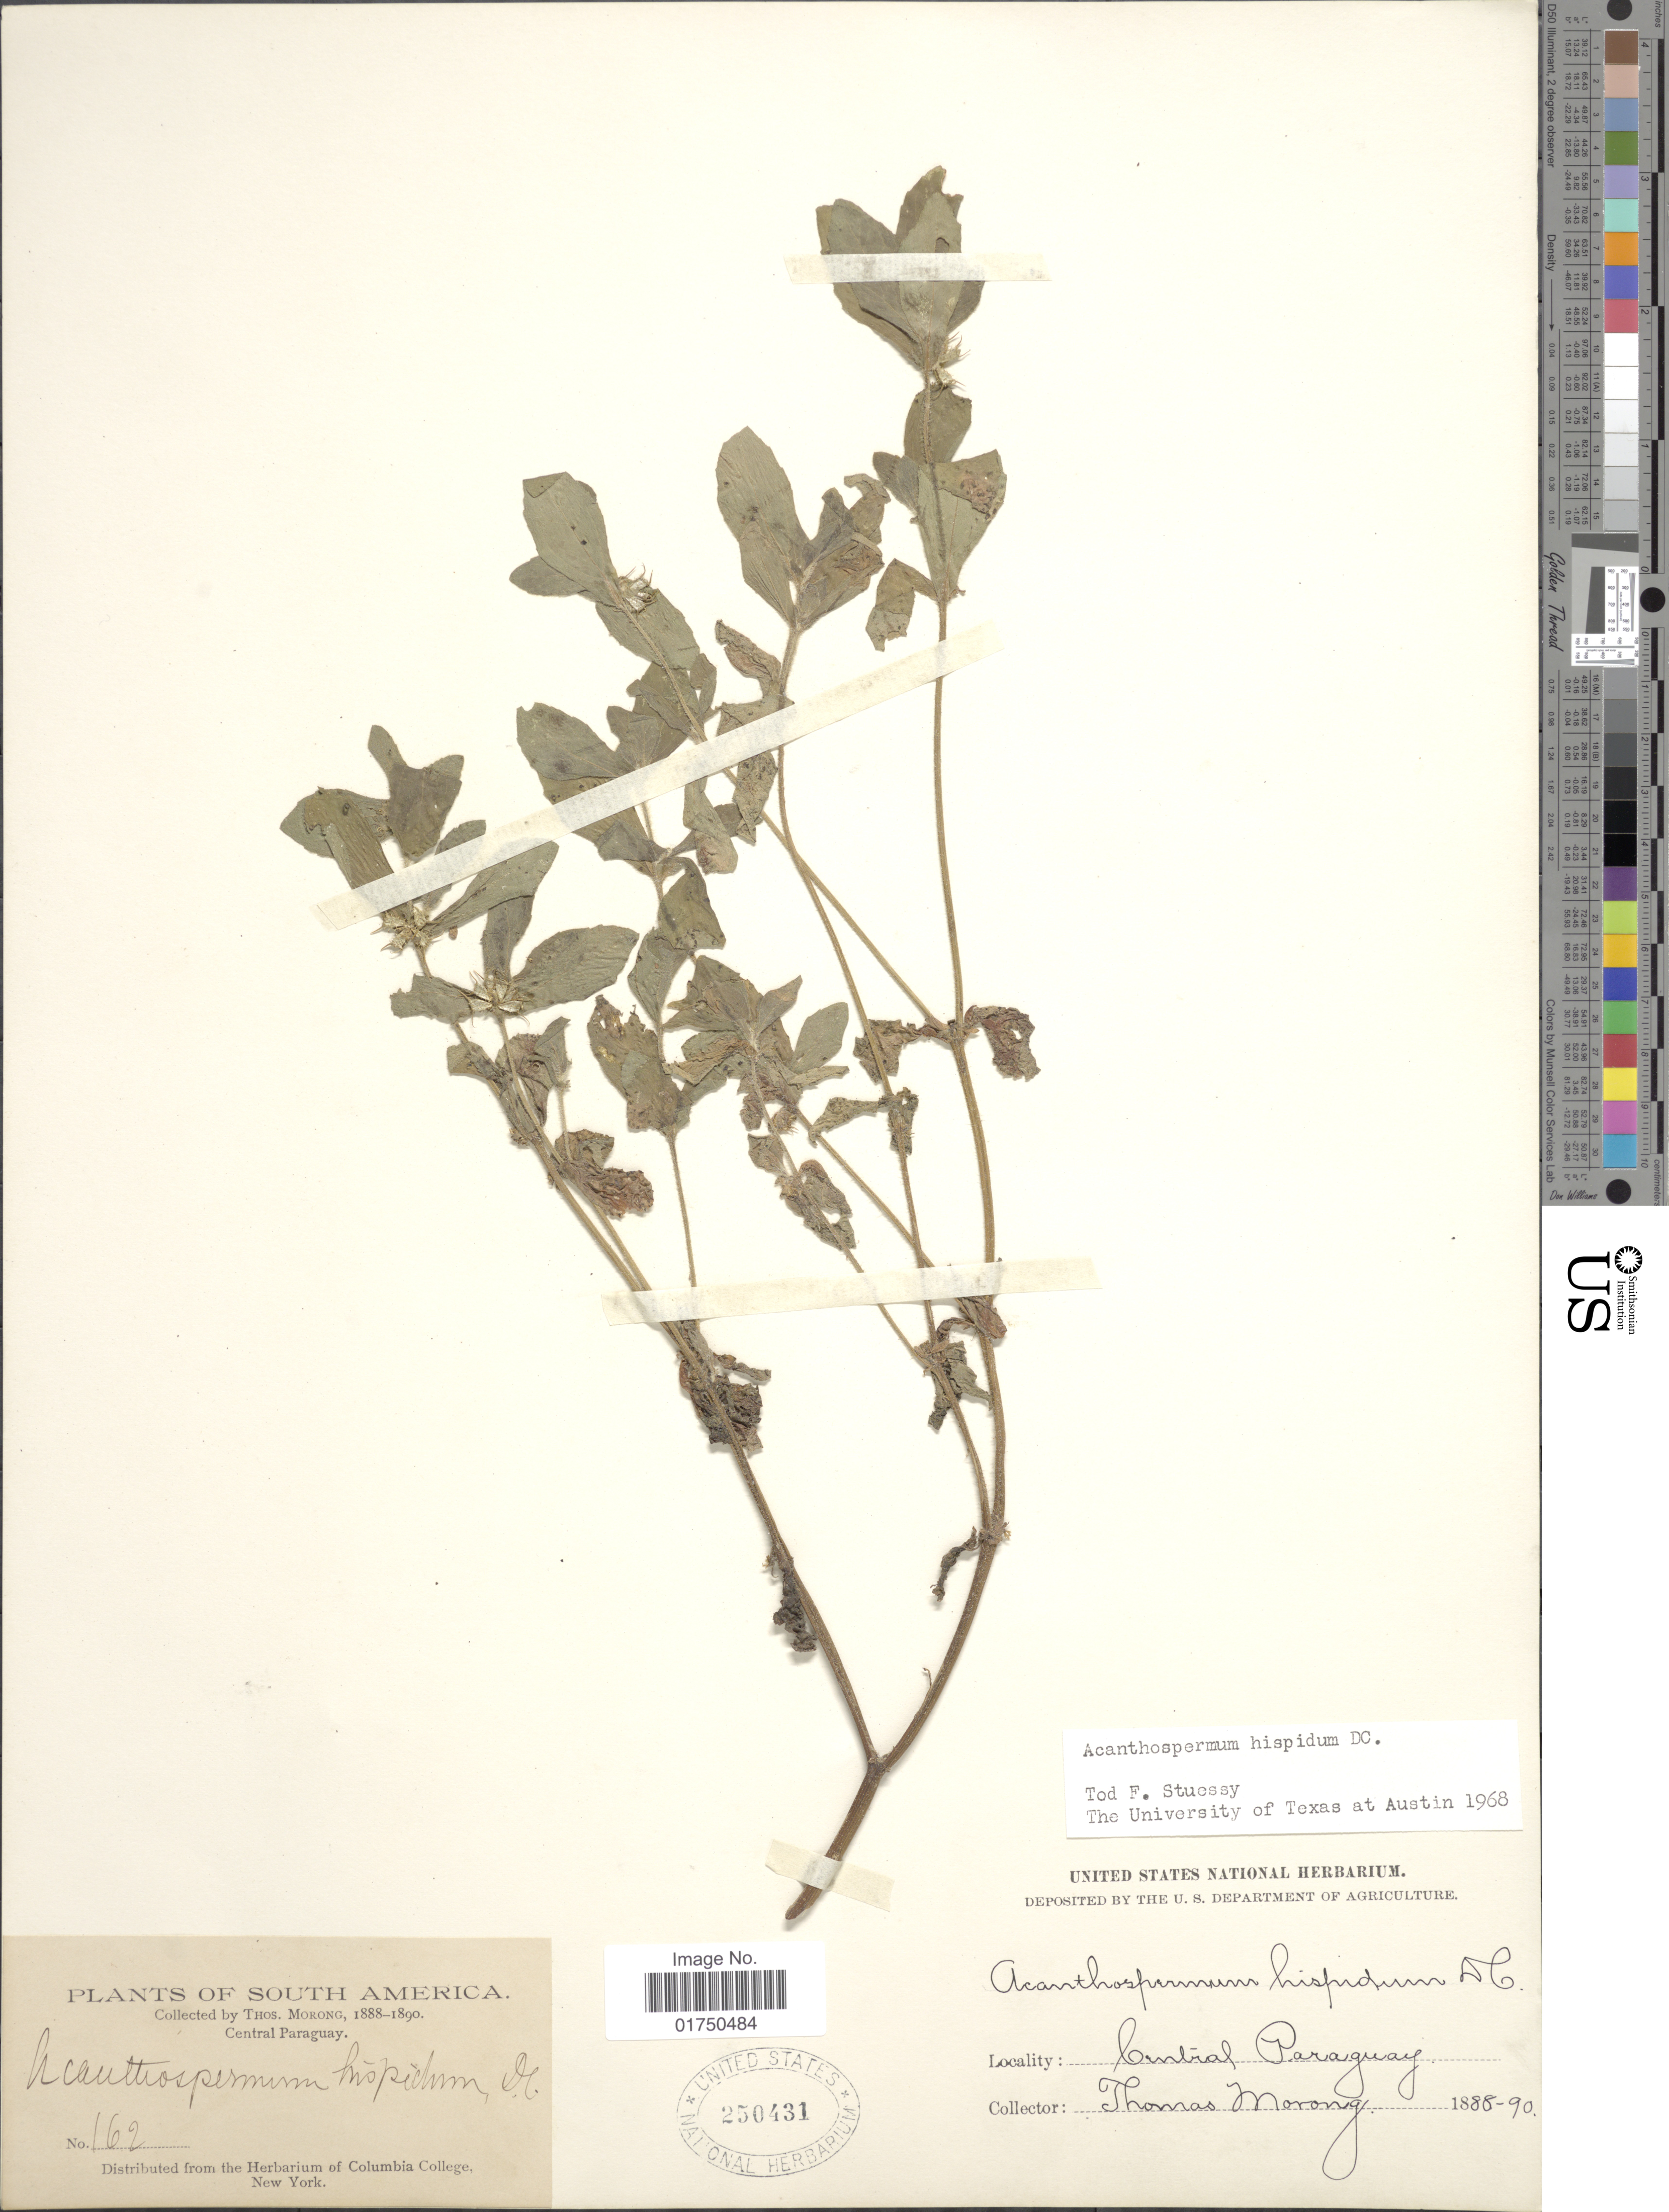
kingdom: Plantae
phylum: Tracheophyta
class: Magnoliopsida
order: Asterales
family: Asteraceae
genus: Acanthospermum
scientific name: Acanthospermum hispidum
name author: DC.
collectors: ex herb. T. Morong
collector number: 162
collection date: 1888/1890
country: Paraguay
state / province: Central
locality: Central Paraguay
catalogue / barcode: US 250431